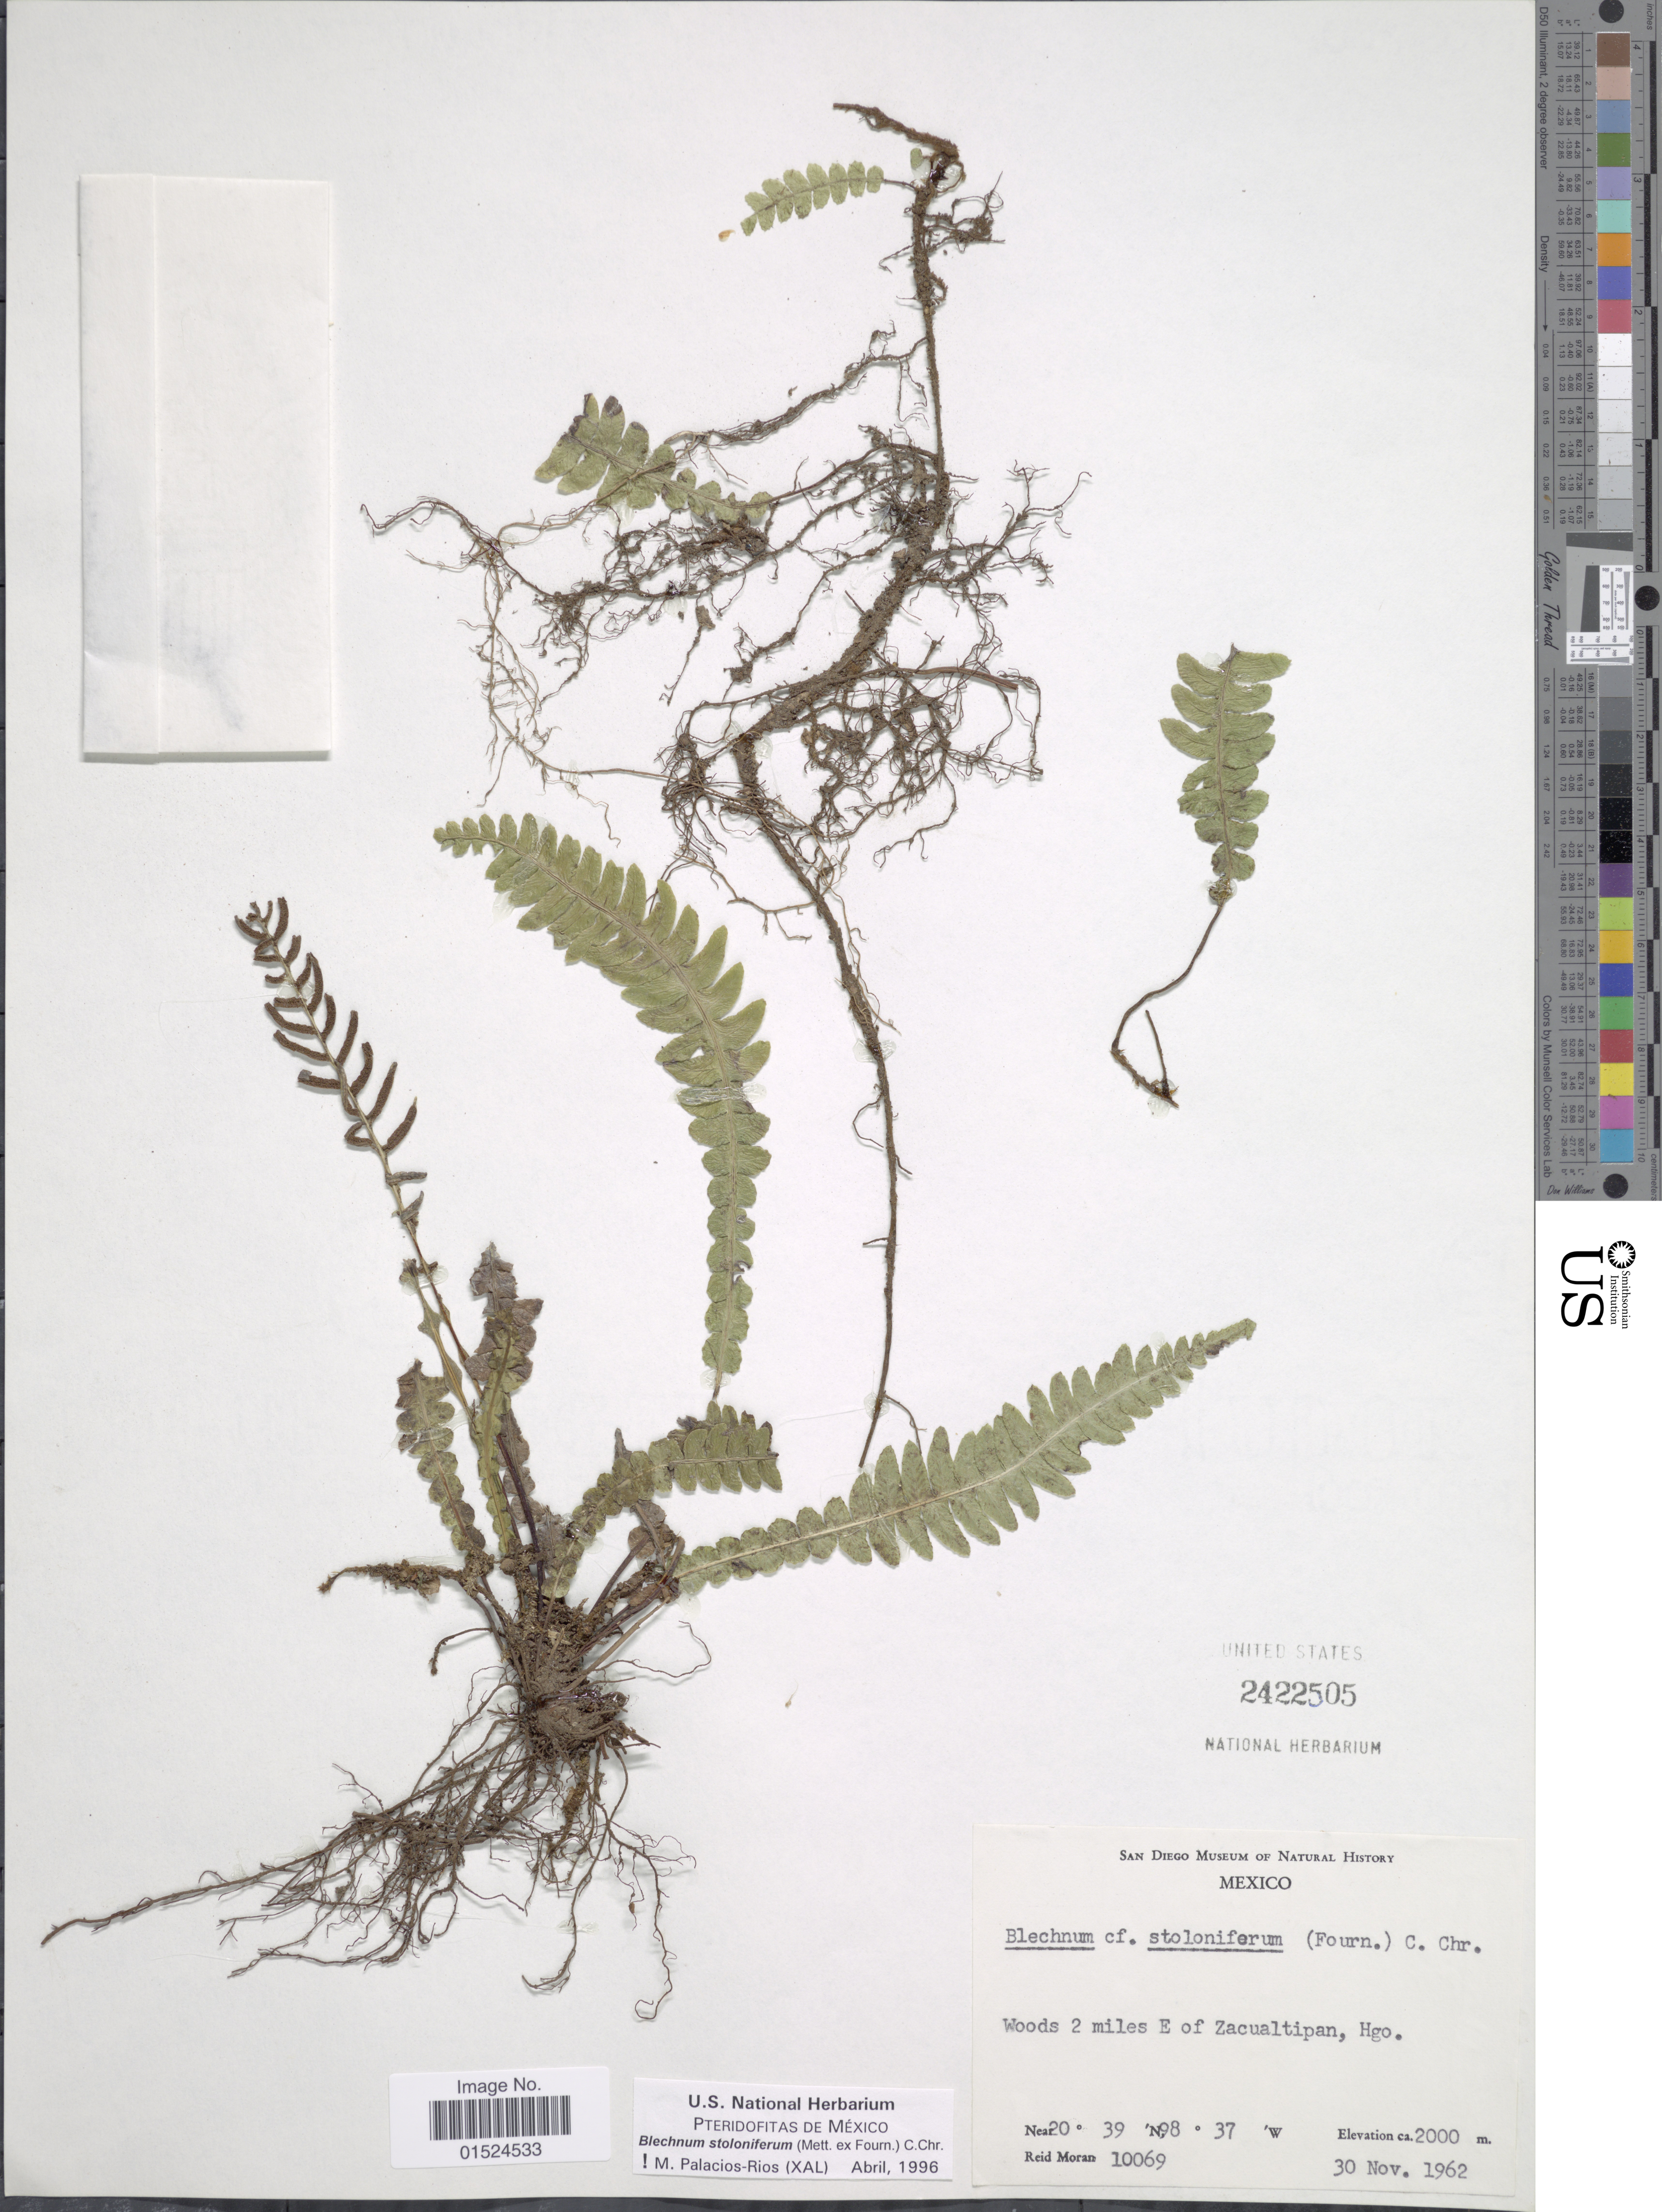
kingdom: Plantae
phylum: Tracheophyta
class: Polypodiopsida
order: Polypodiales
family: Blechnaceae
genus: Blechnum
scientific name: Blechnum stoloniferum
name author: (Mett. ex E. Fourn.) C. Chr.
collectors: R. Moran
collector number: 10069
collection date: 1962-11-30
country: Mexico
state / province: Hidalgo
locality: Woods 2 miles E of Zacualtipan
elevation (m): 2000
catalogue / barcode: US 2422505